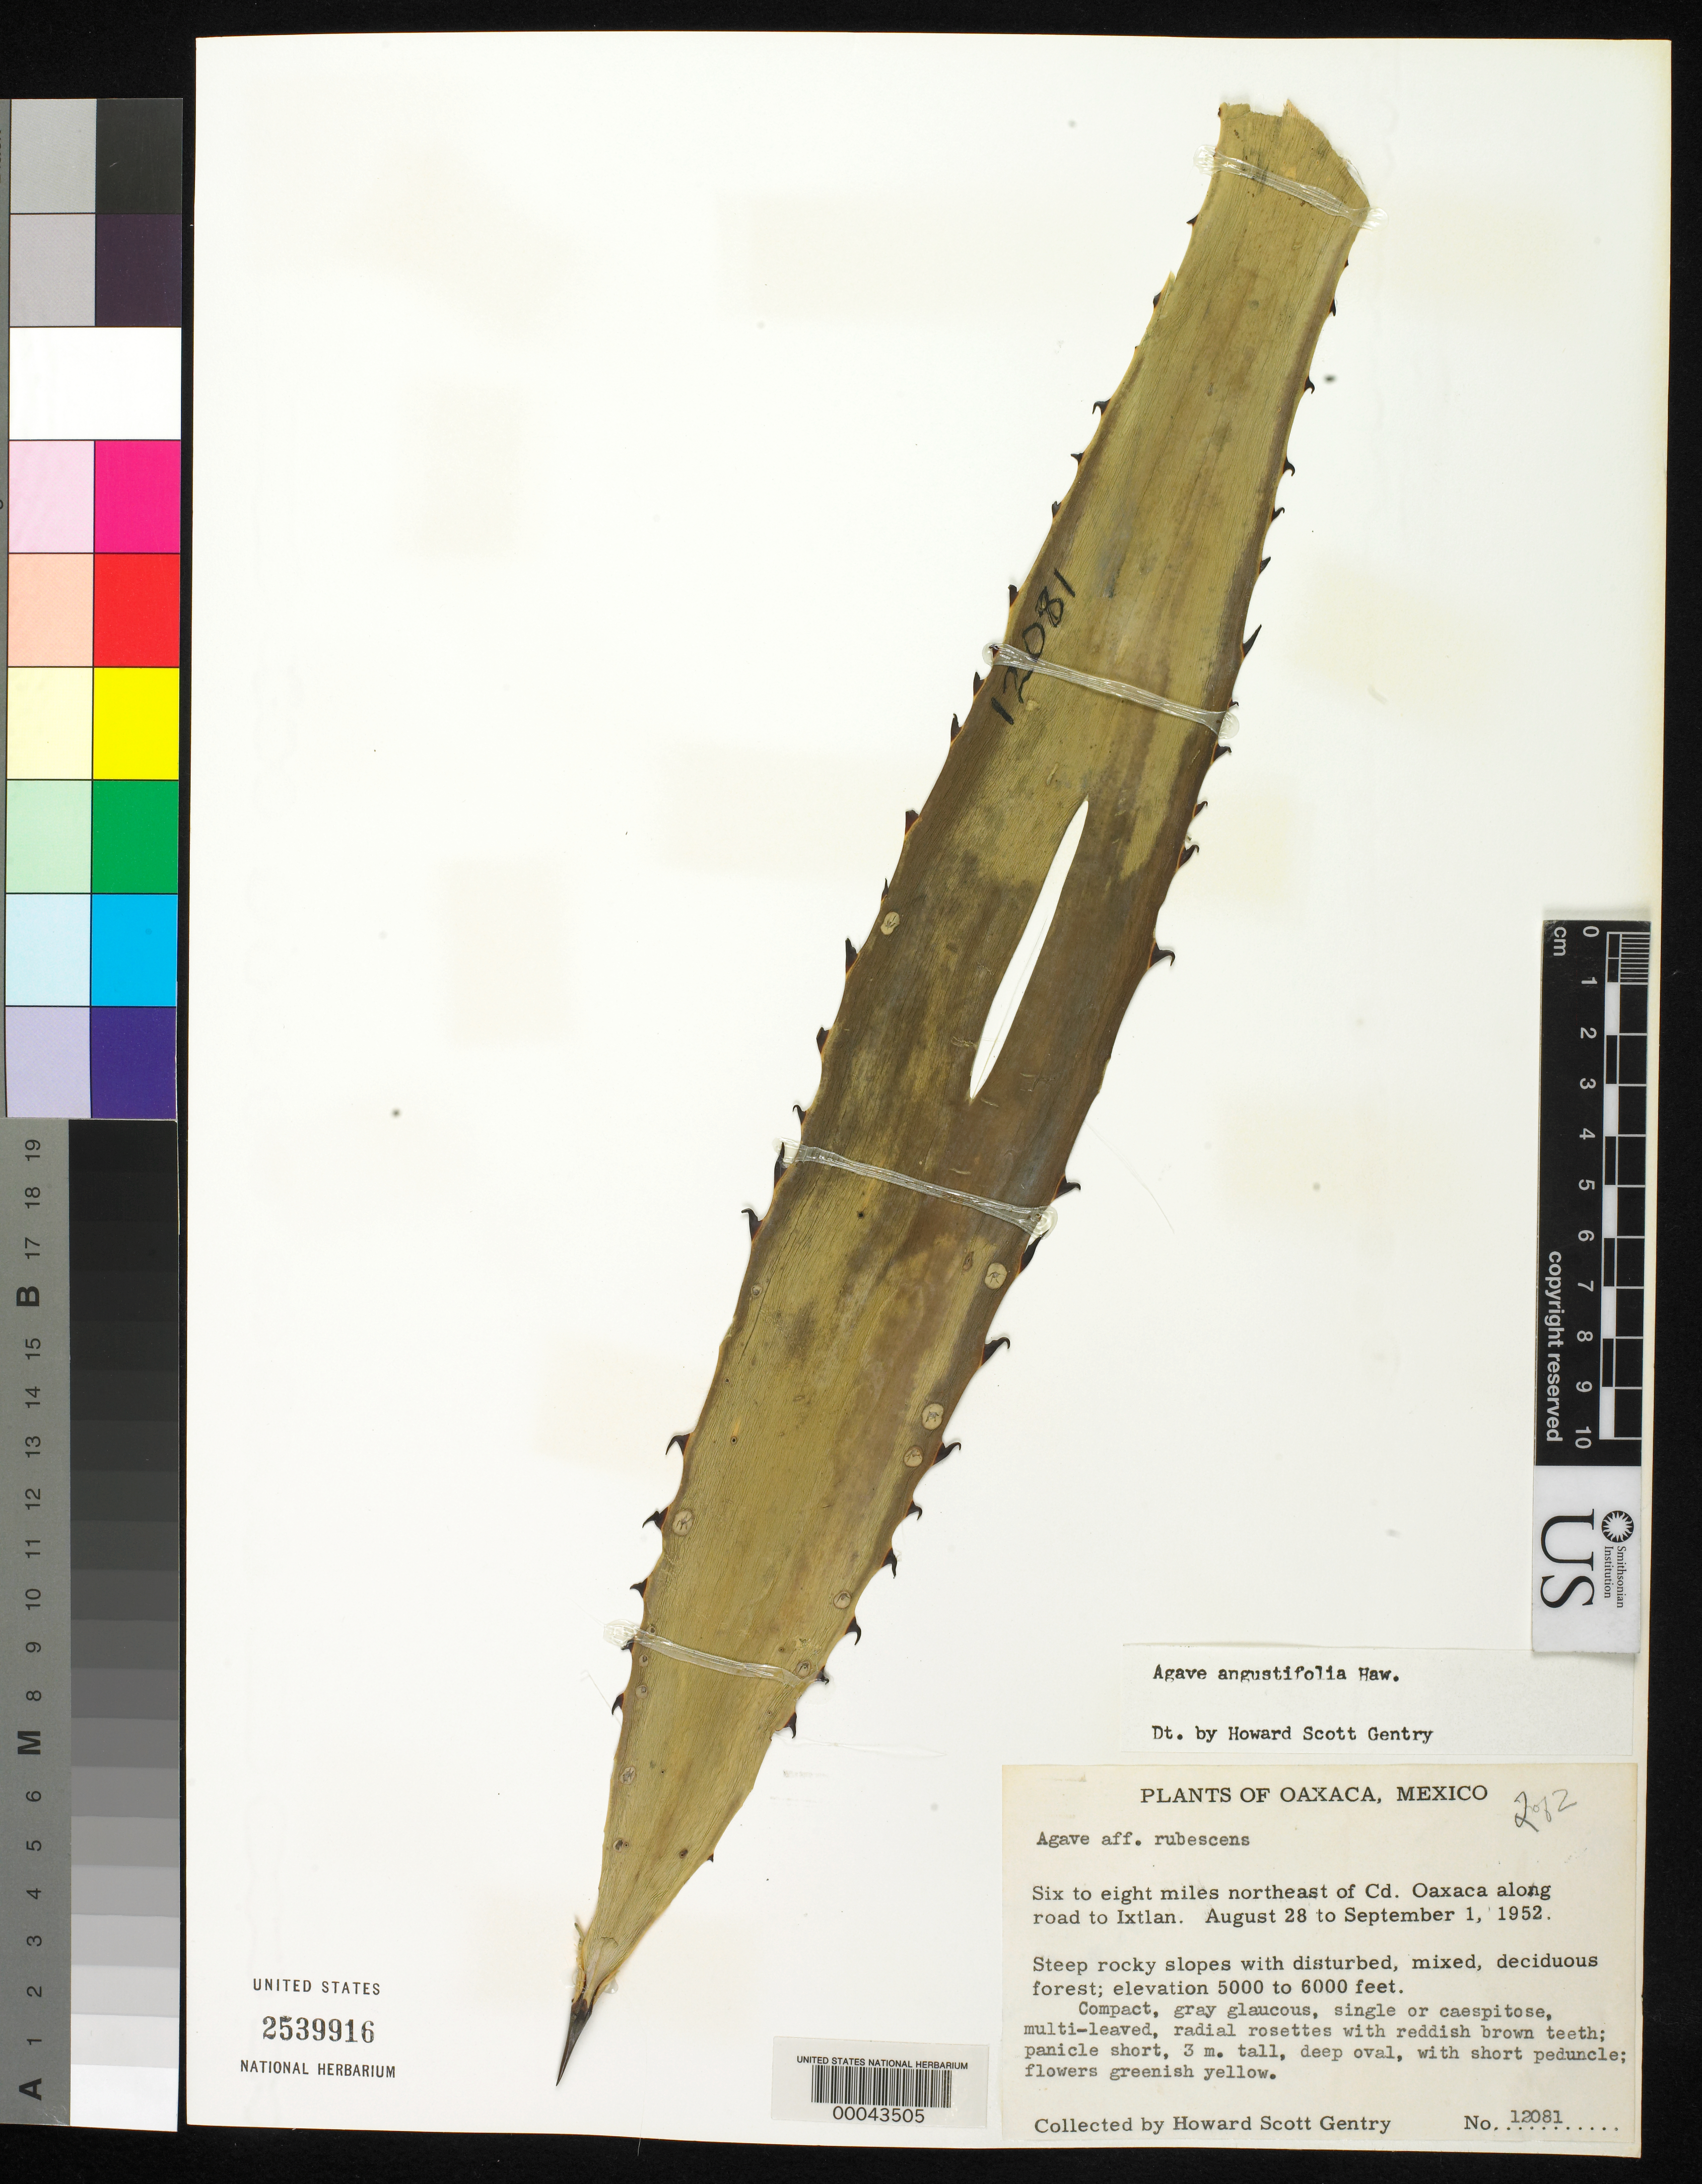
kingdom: Plantae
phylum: Tracheophyta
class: Liliopsida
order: Asparagales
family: Asparagaceae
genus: Agave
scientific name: Agave angustifolia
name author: Haw.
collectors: H. S. Gentry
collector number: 12081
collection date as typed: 28 Aug 1952 to 01 Sep 1952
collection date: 1952-08-28/1952-09-01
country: Mexico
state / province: Oaxaca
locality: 6-8 mi NE of Cd. Oaxaca along road to Ixtlan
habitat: Steep rocky slopes with disturbed, mixed, decidous forest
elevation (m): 1524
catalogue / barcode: US 2539916